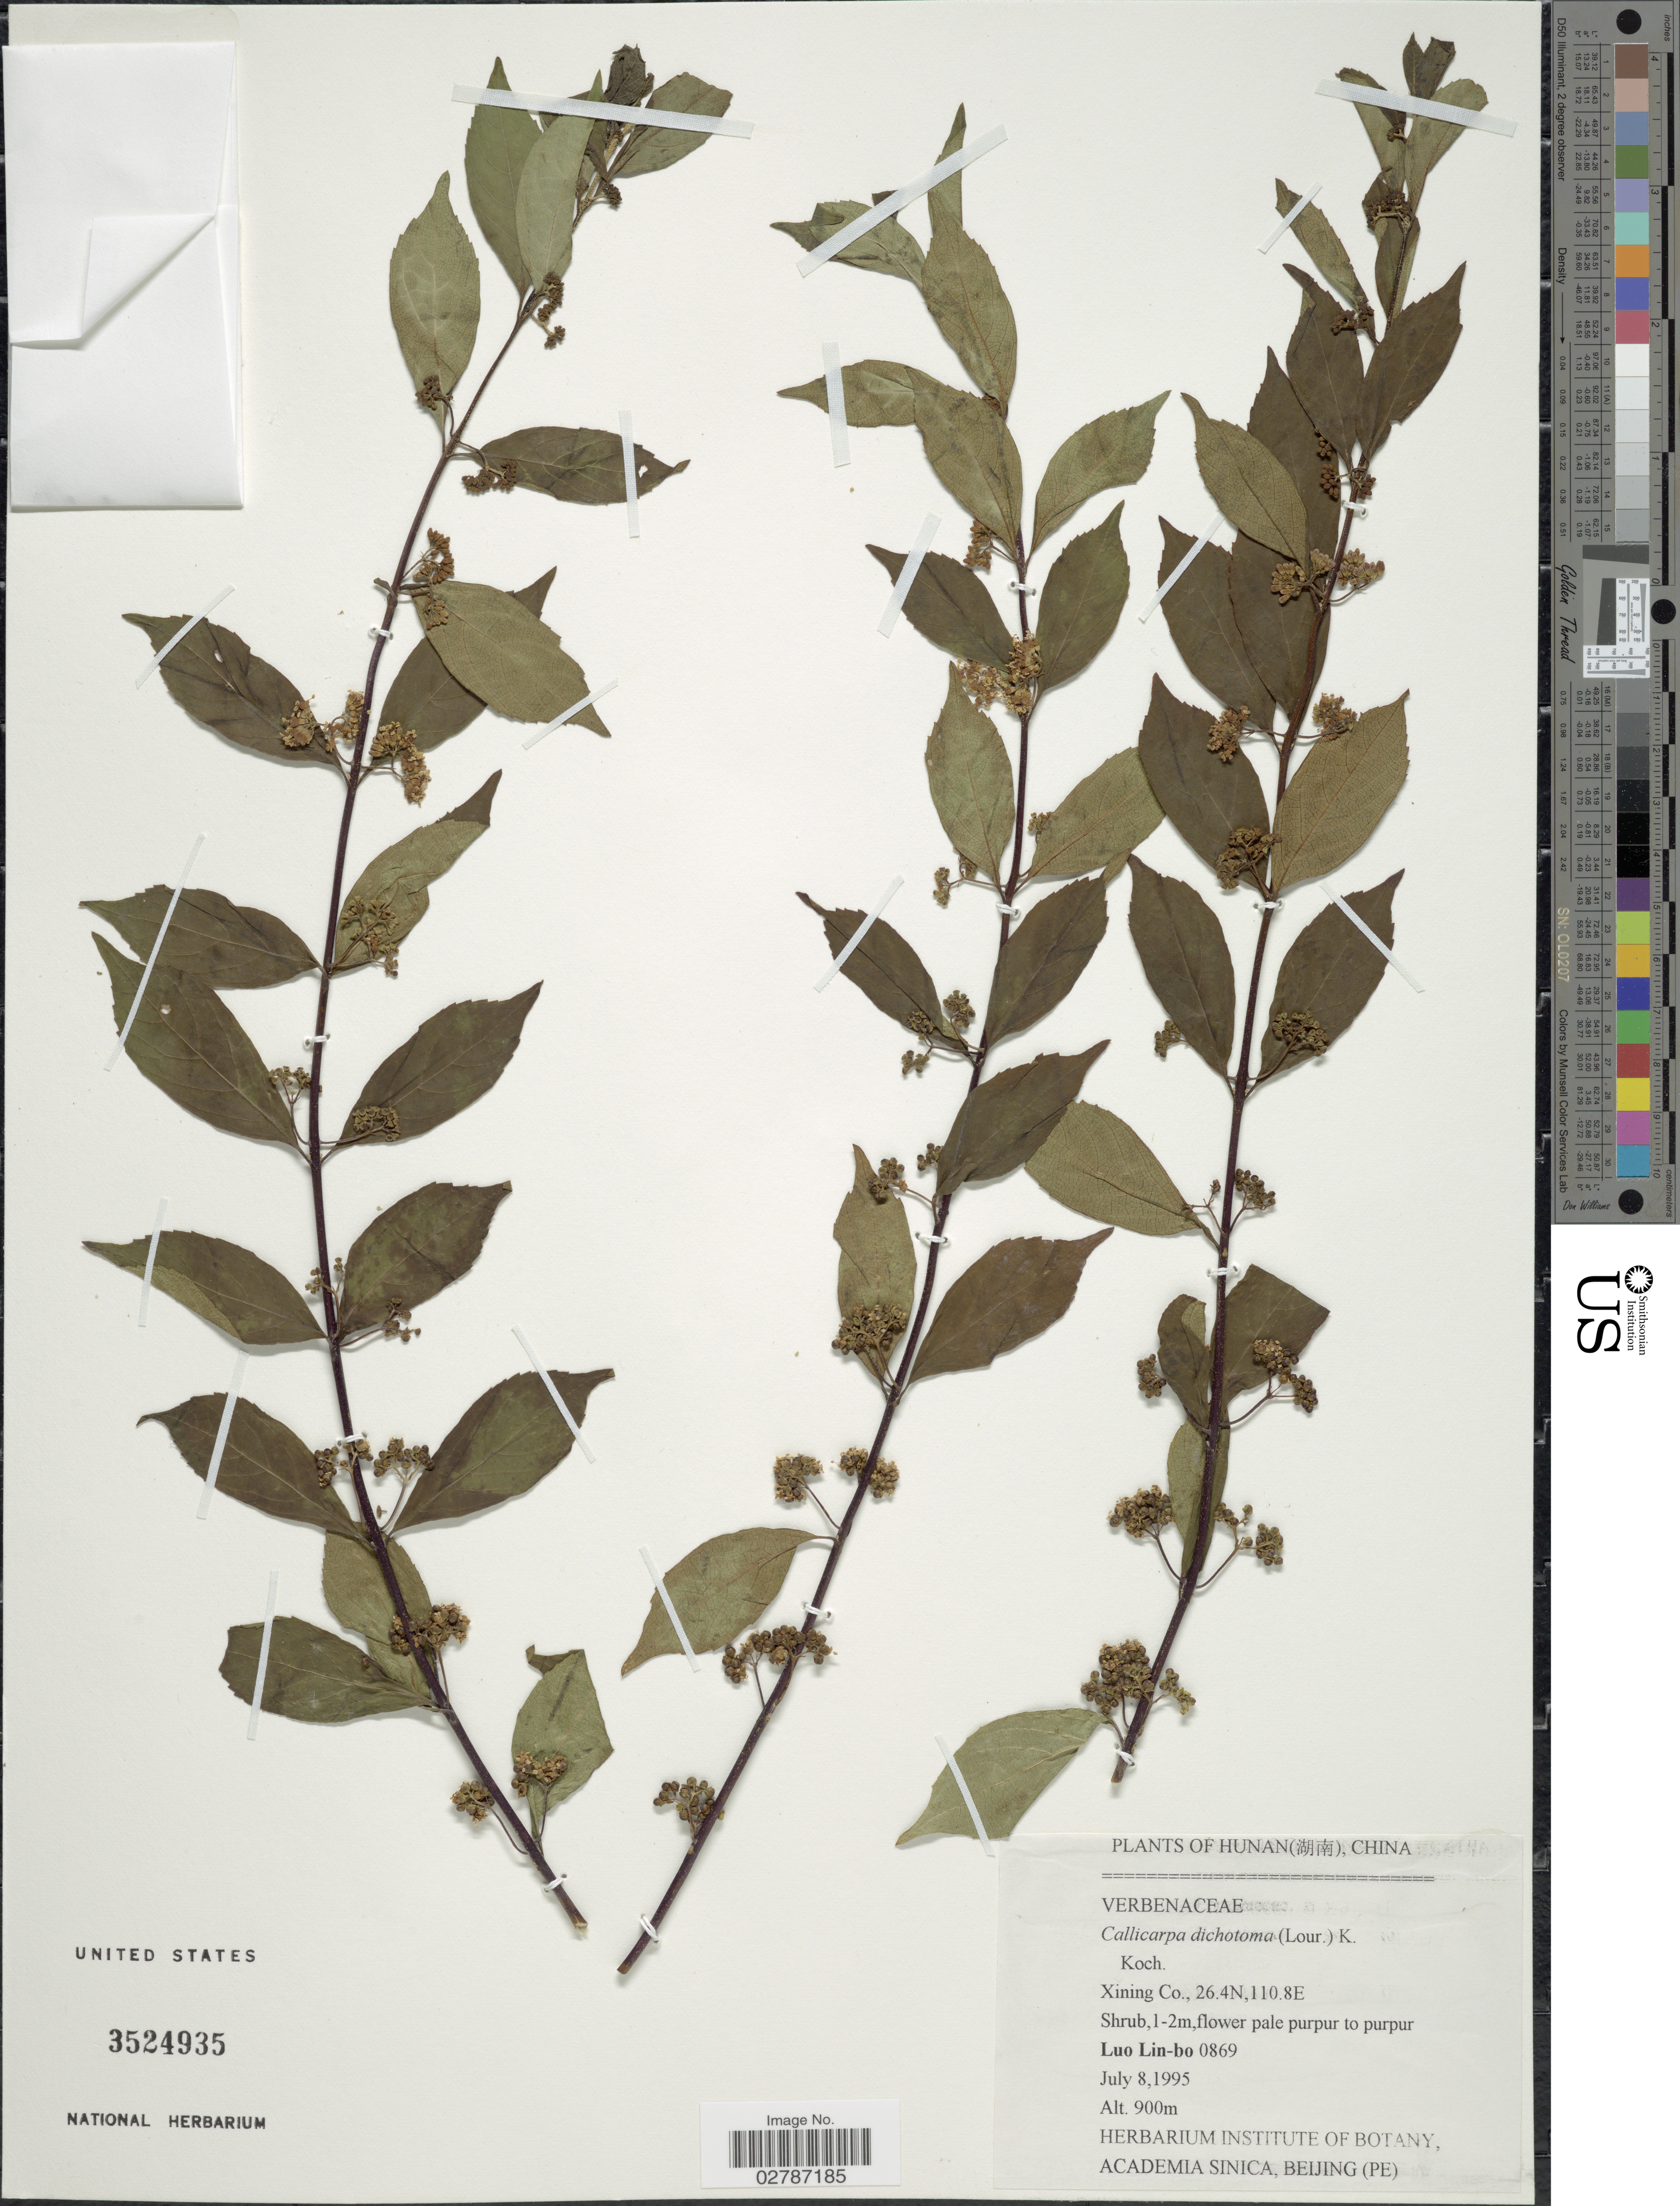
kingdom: Plantae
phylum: Tracheophyta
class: Magnoliopsida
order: Lamiales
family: Lamiaceae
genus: Callicarpa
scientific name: Callicarpa dichotoma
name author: (Lour.) K. Koch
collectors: L. Lin-bo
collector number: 0869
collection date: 1995-07-08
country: China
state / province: Hunan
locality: Xining Co.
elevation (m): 900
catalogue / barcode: US 3524935